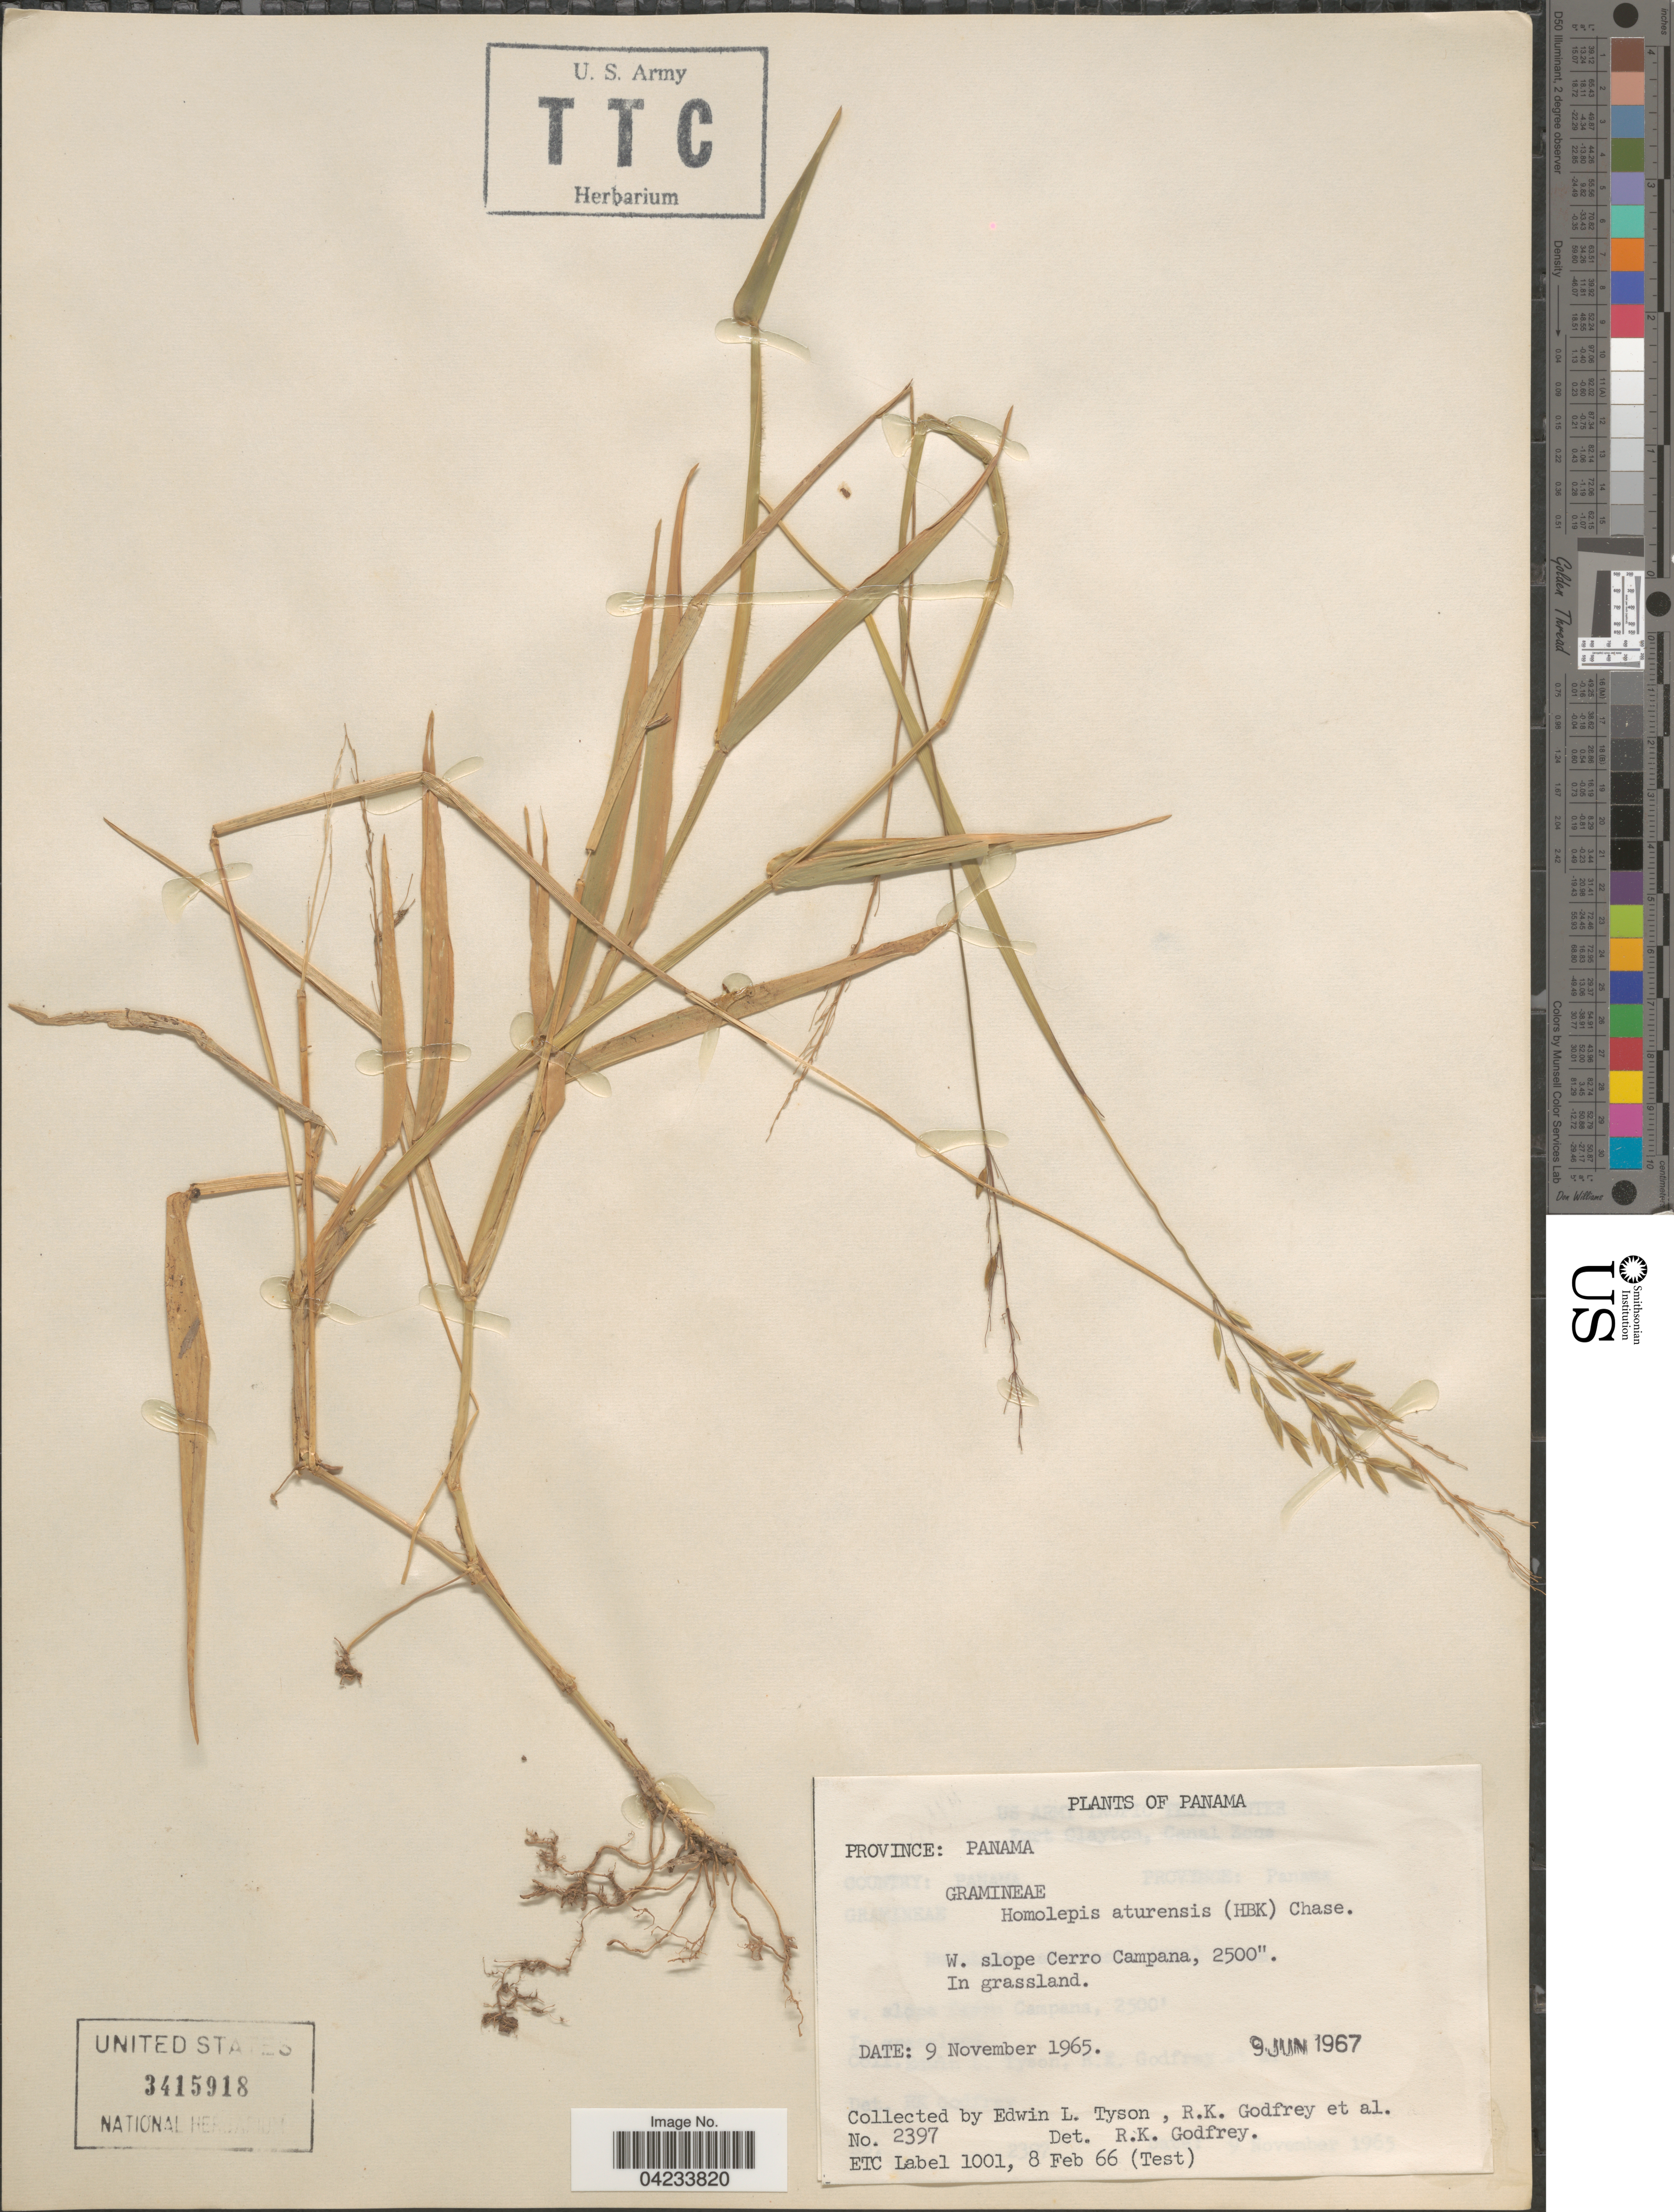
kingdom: Plantae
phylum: Tracheophyta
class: Liliopsida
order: Poales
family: Poaceae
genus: Homolepis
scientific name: Homolepis aturensis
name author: (Kunth) Chase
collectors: E. L. Tyson, R. K. Godfrey & et al.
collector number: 2397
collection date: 1965-11-09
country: Panama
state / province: Panamá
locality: Province: Panama. W. slope Cerro Campana.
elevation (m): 762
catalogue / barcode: US 3415918